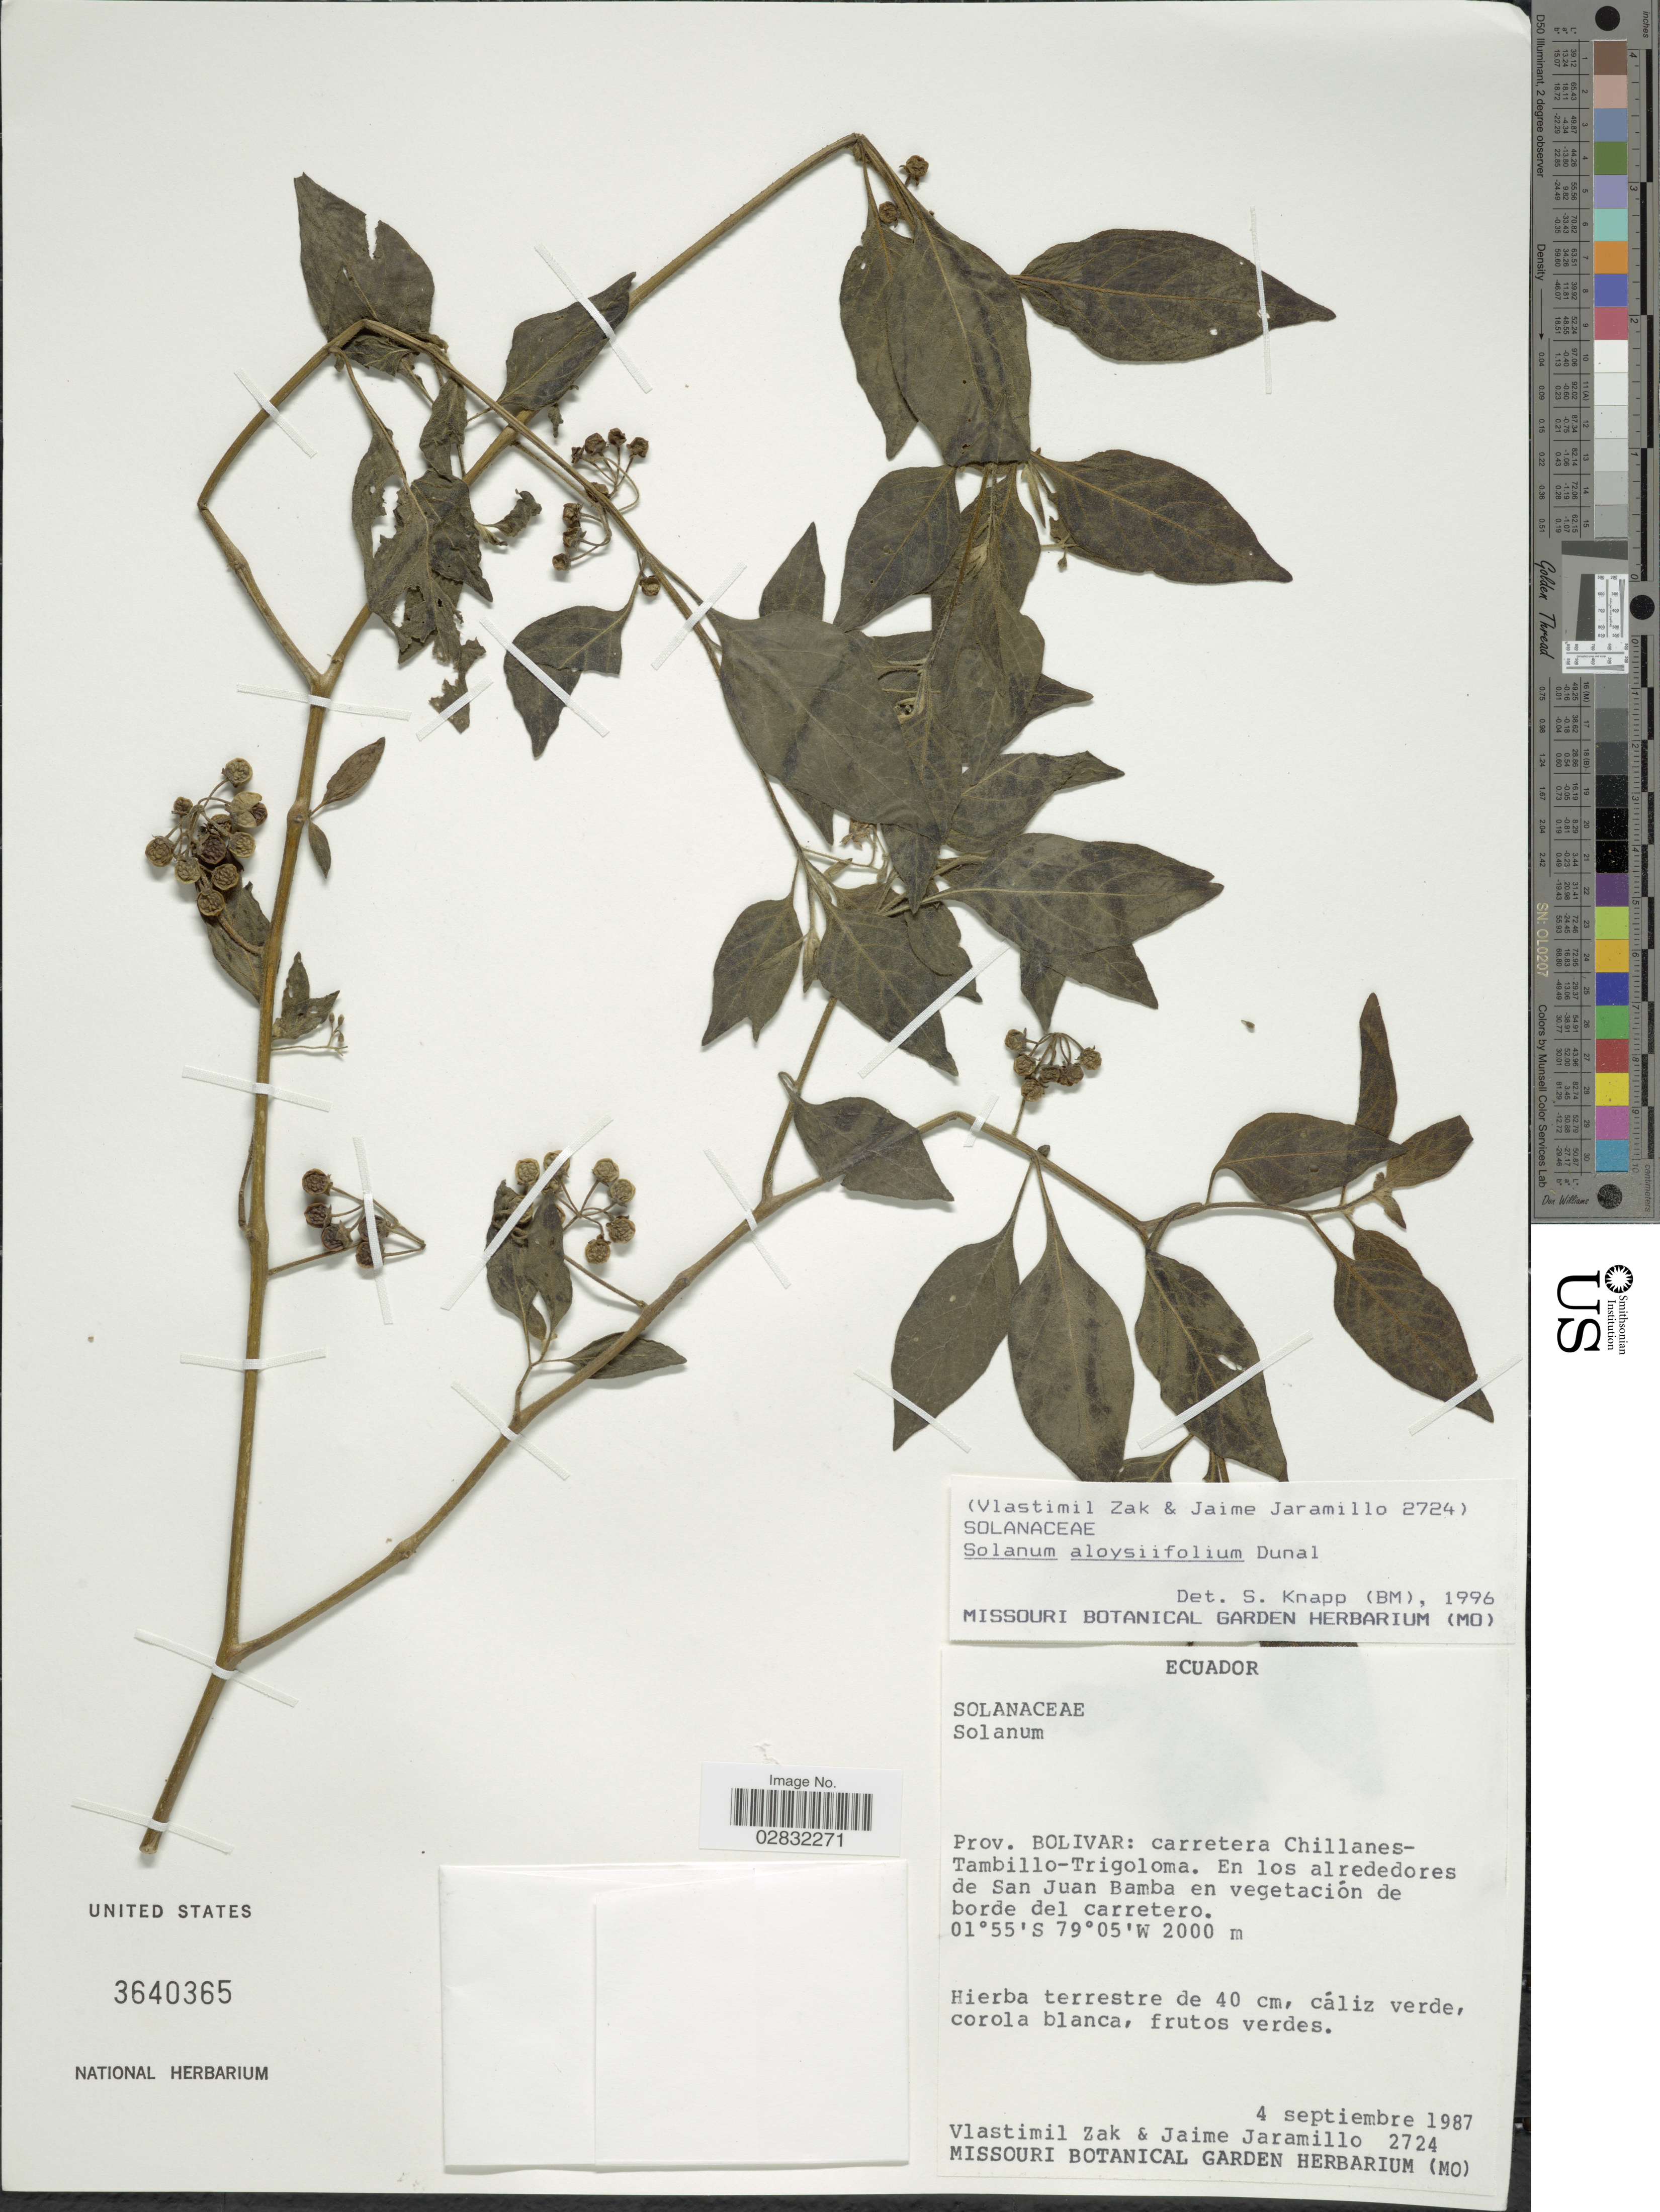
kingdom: Plantae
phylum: Tracheophyta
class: Magnoliopsida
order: Solanales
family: Solanaceae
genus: Solanum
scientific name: Solanum aloysiifolium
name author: Dunal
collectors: V. Zak & J. Jaramillo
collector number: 2724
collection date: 1987-09-04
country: Ecuador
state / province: Bolívar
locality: Prov. Bolivar: carretera Chillanes-Tambillo-Trigoloma, En los alrededores de San Juan Bamba en vegetación de borde del carretero.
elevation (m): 2000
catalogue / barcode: US 3640365